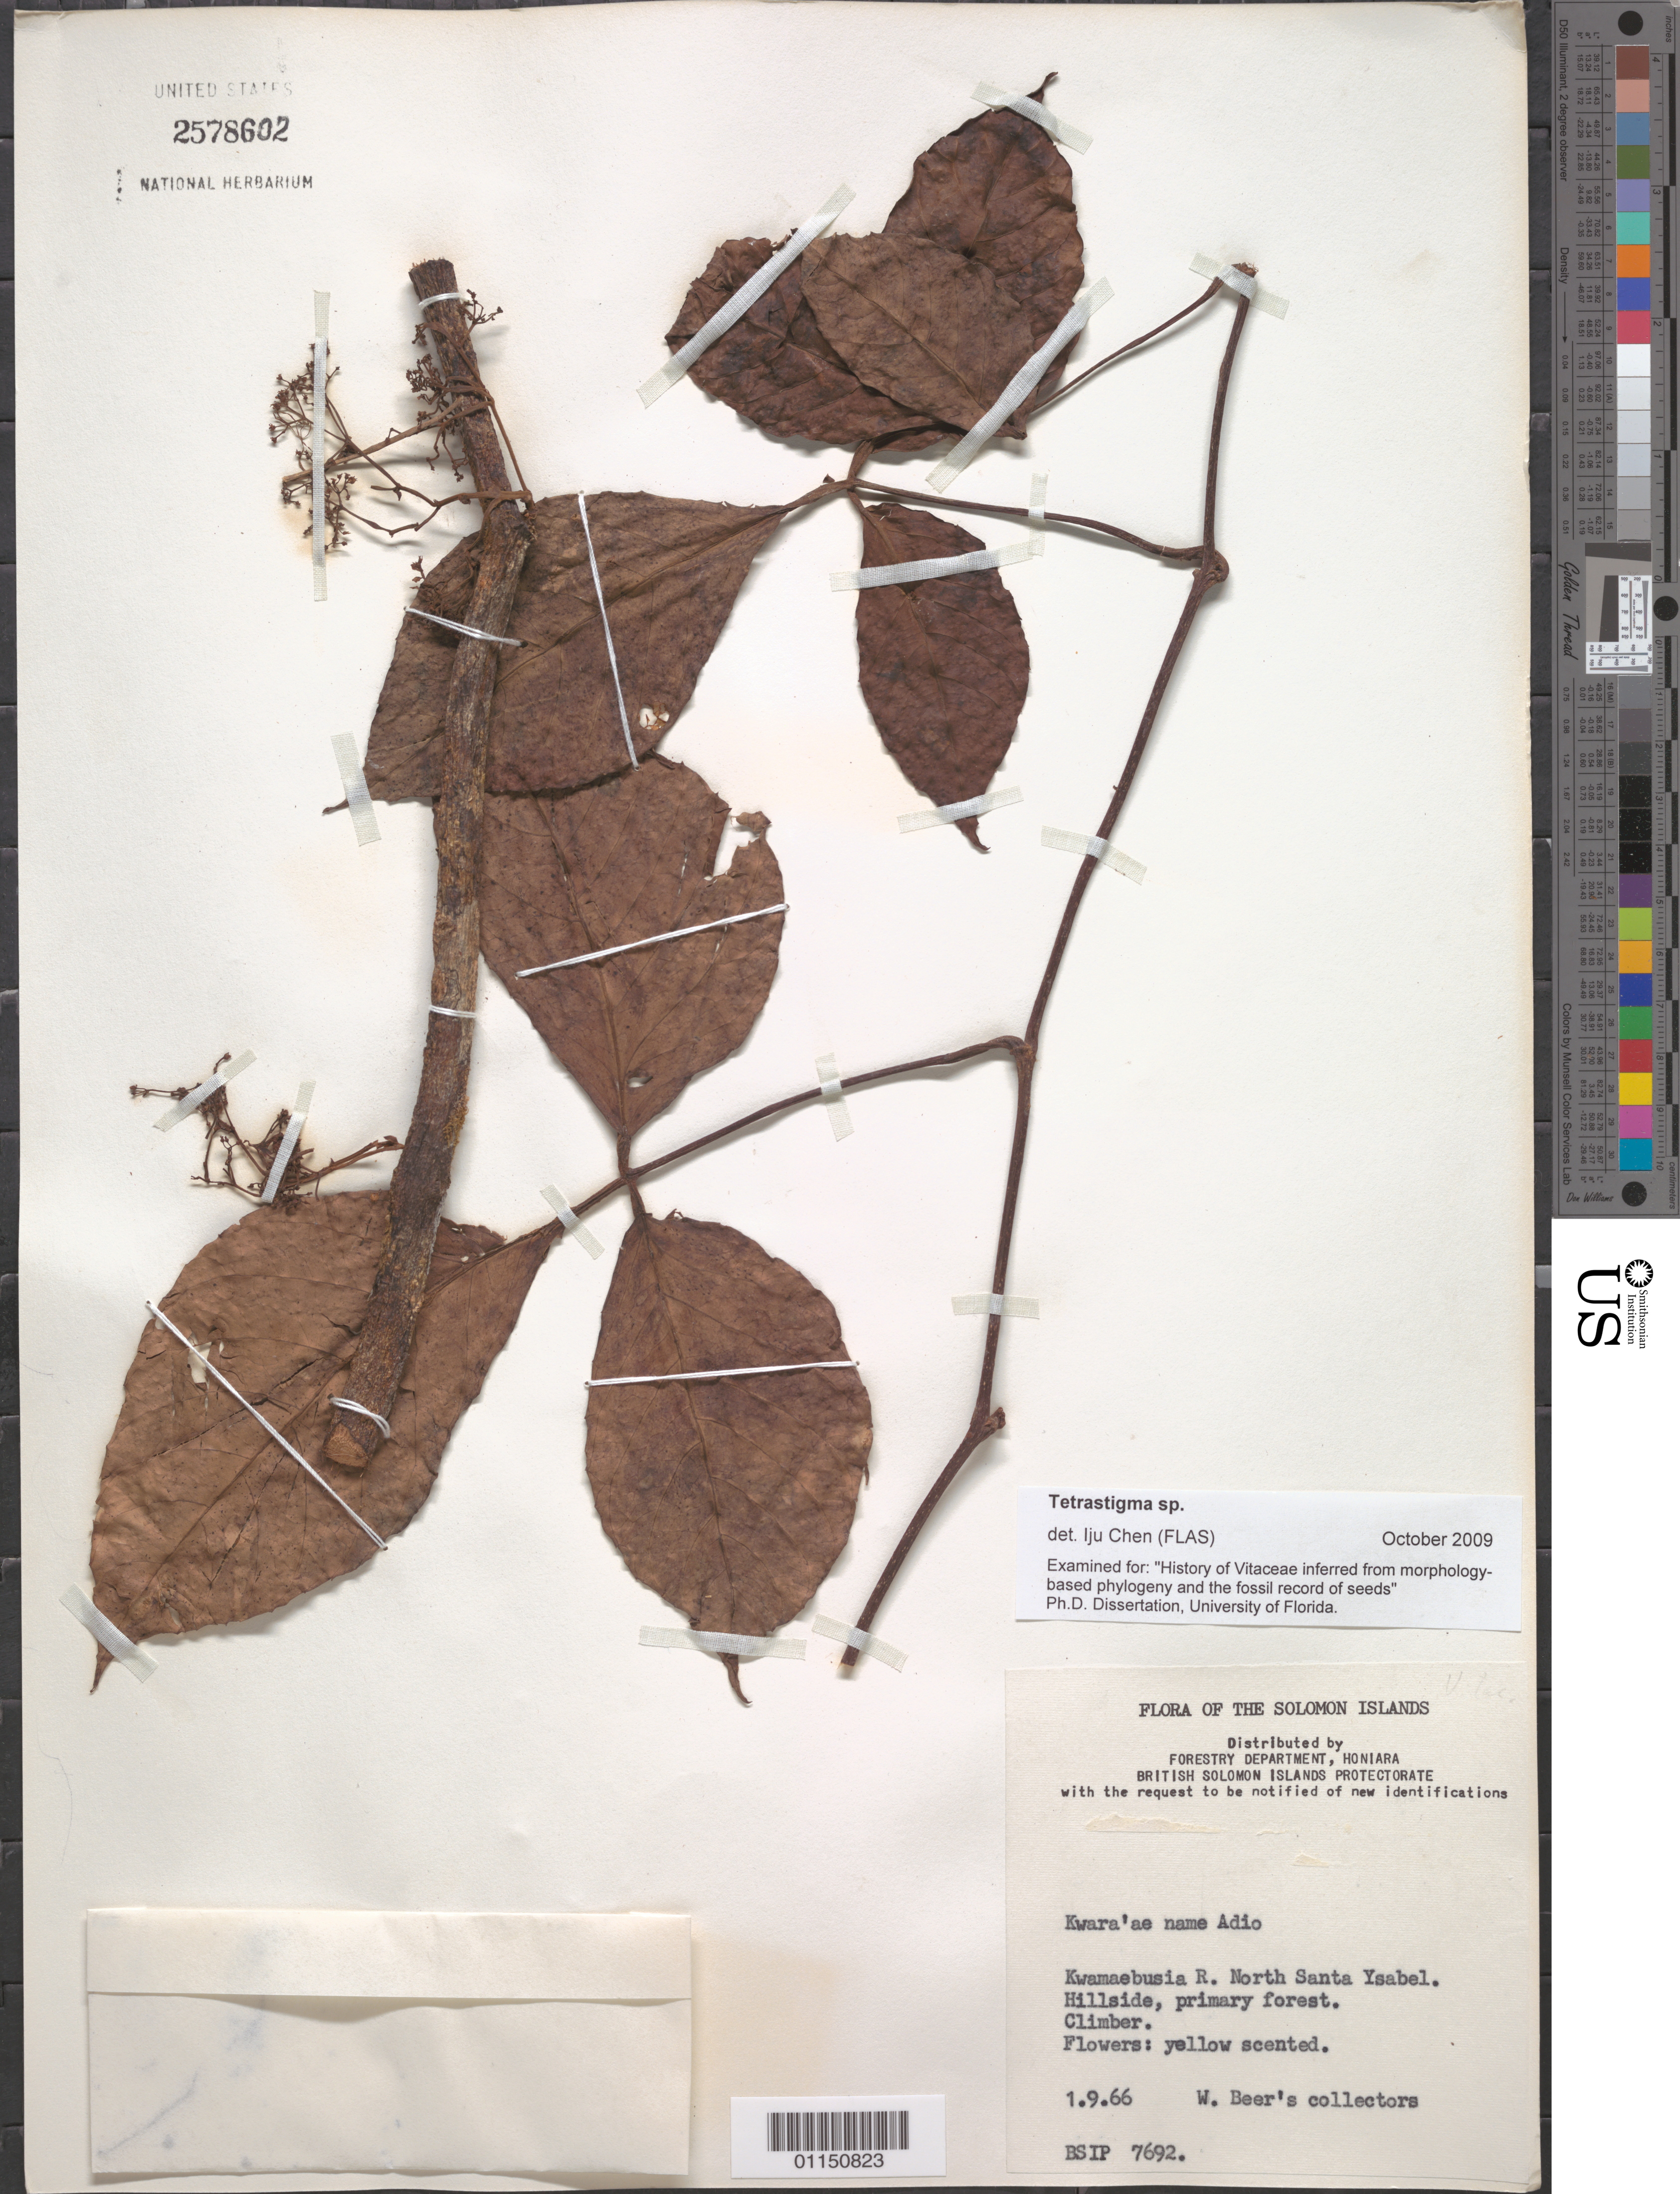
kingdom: Plantae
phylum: Tracheophyta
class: Magnoliopsida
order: Vitales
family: Vitaceae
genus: Tetrastigma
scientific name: Tetrastigma sp.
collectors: W. Beer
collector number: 7992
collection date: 1966-09-01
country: Solomon Islands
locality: Kwamaebusia R. N Santa Ysabel.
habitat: Primary forest. Climber.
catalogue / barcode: US 2578602